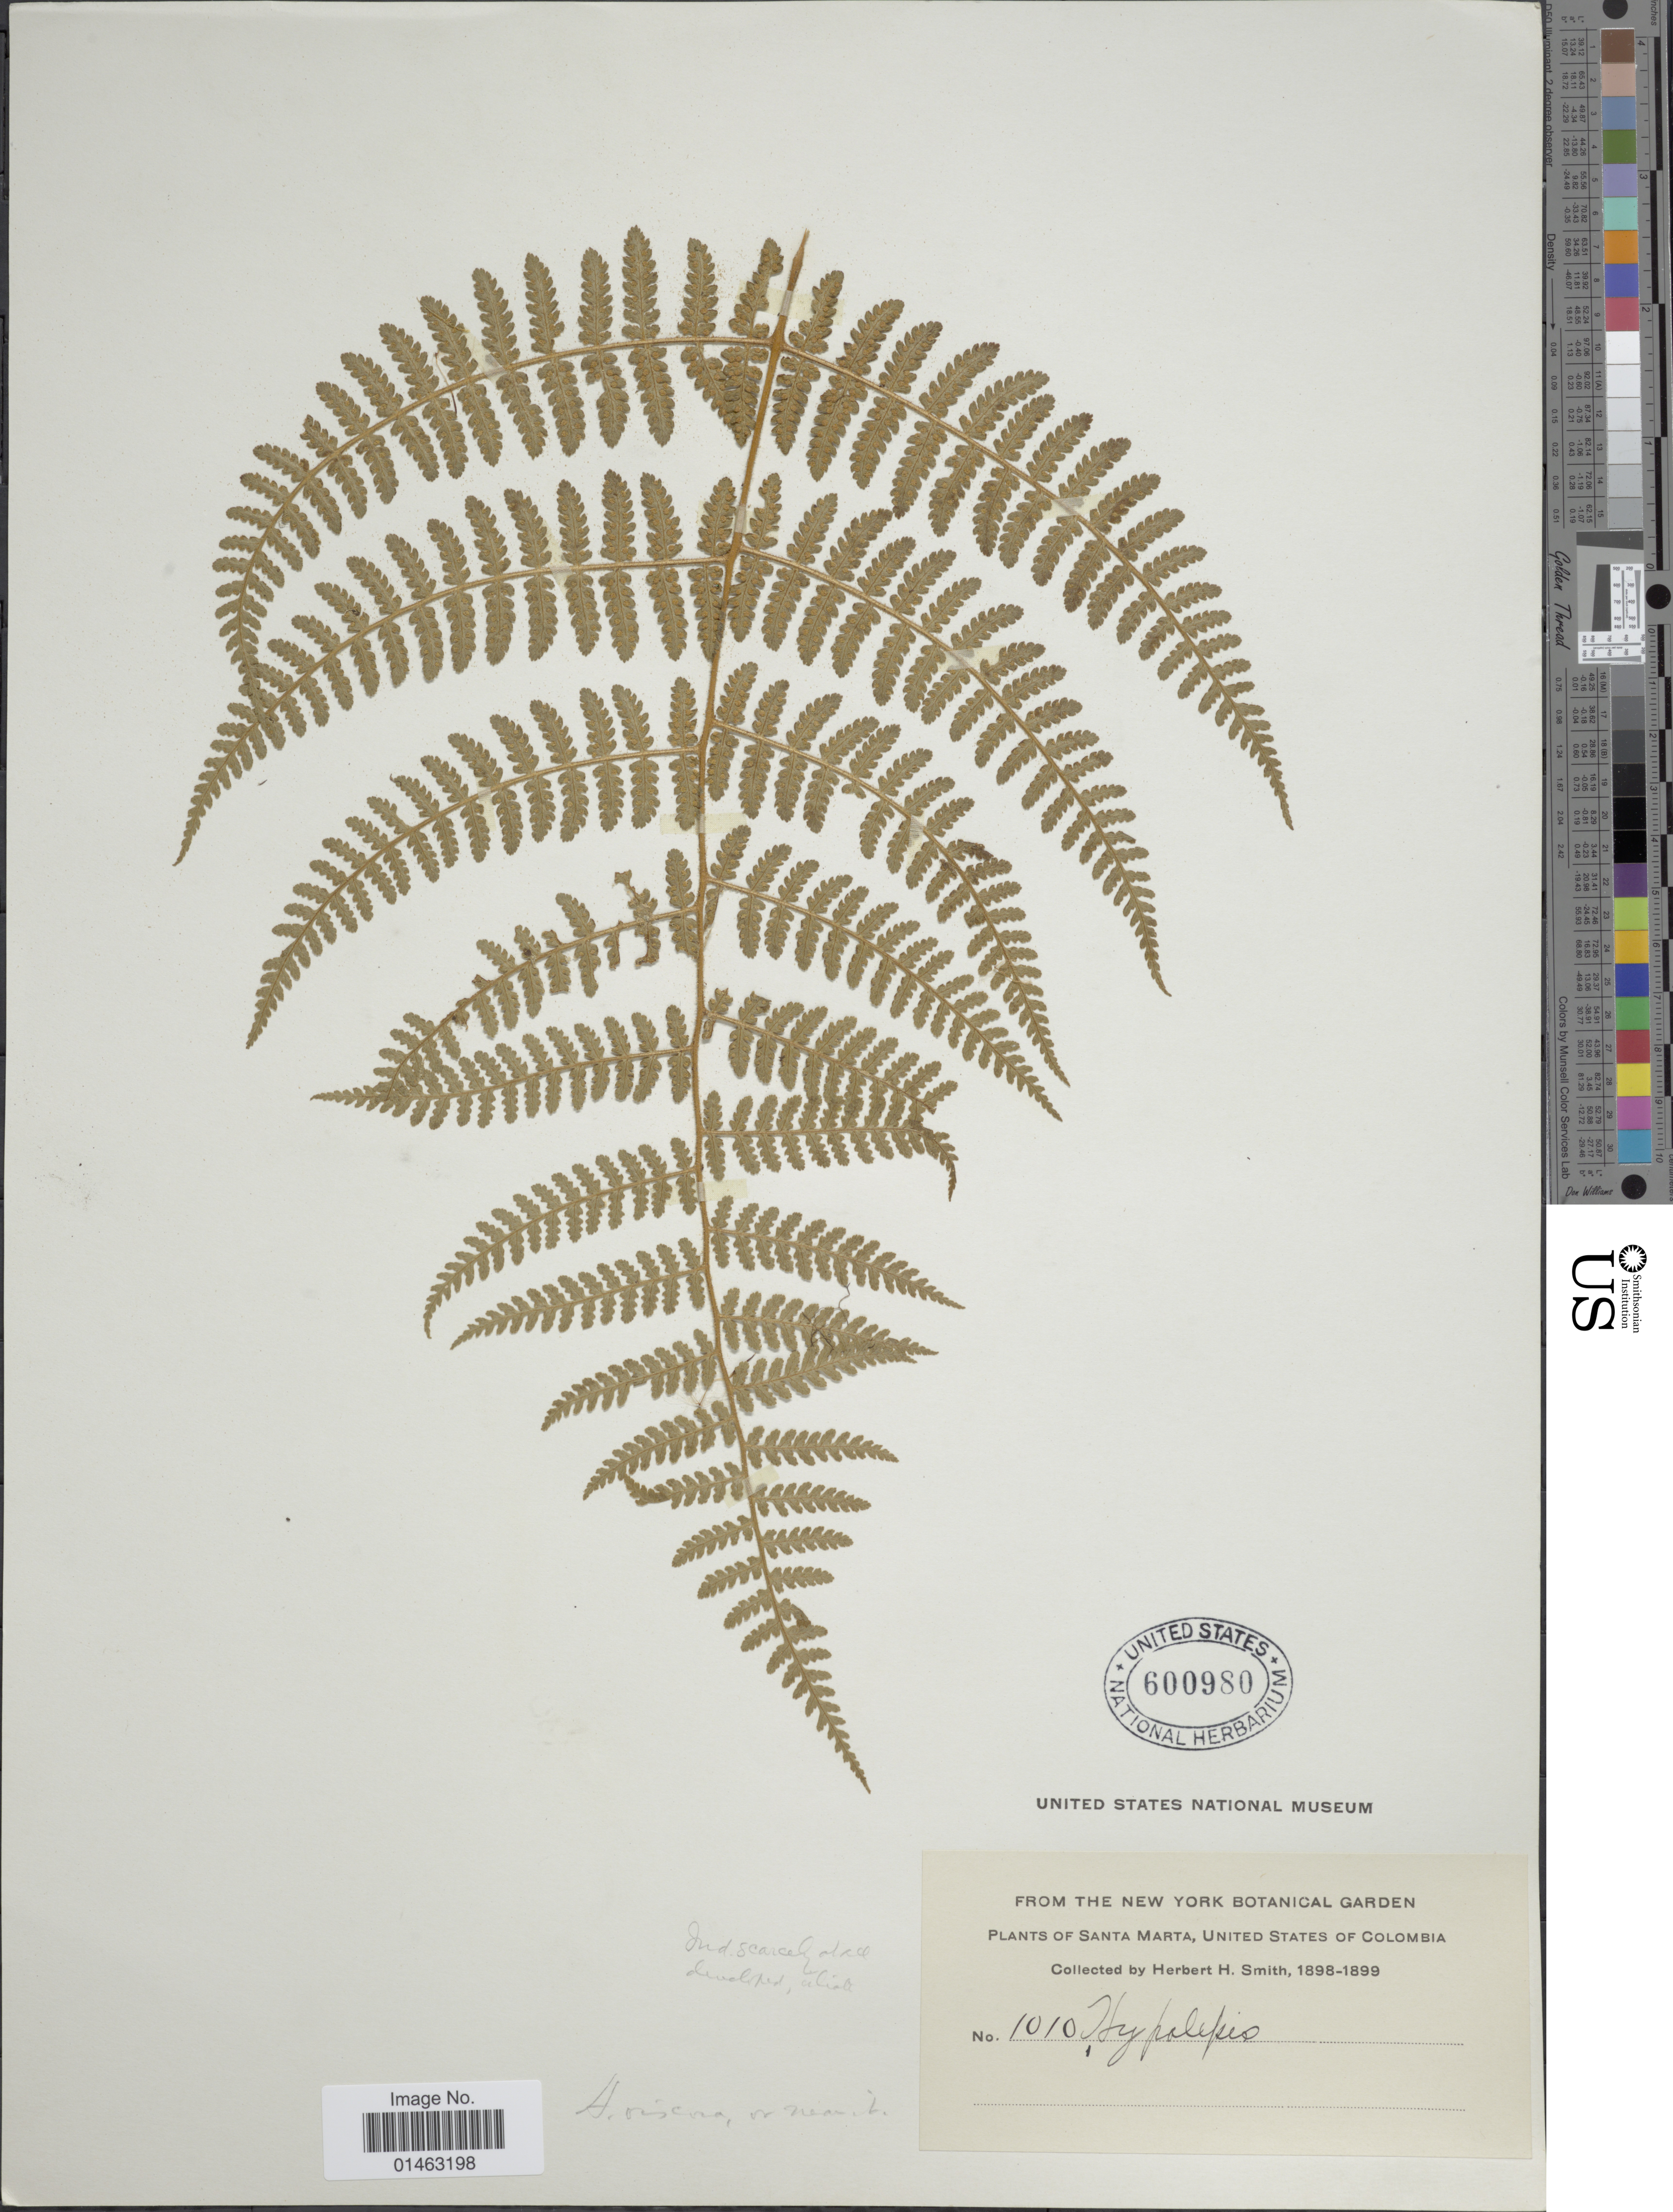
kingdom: Plantae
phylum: Tracheophyta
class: Polypodiopsida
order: Polypodiales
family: Dennstaedtiaceae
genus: Hypolepis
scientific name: Hypolepis viscosa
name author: H. Karst.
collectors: H. H. Smith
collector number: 1010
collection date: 1898/1899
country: Colombia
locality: Santa Marta, United states of Colombia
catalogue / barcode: US 600980